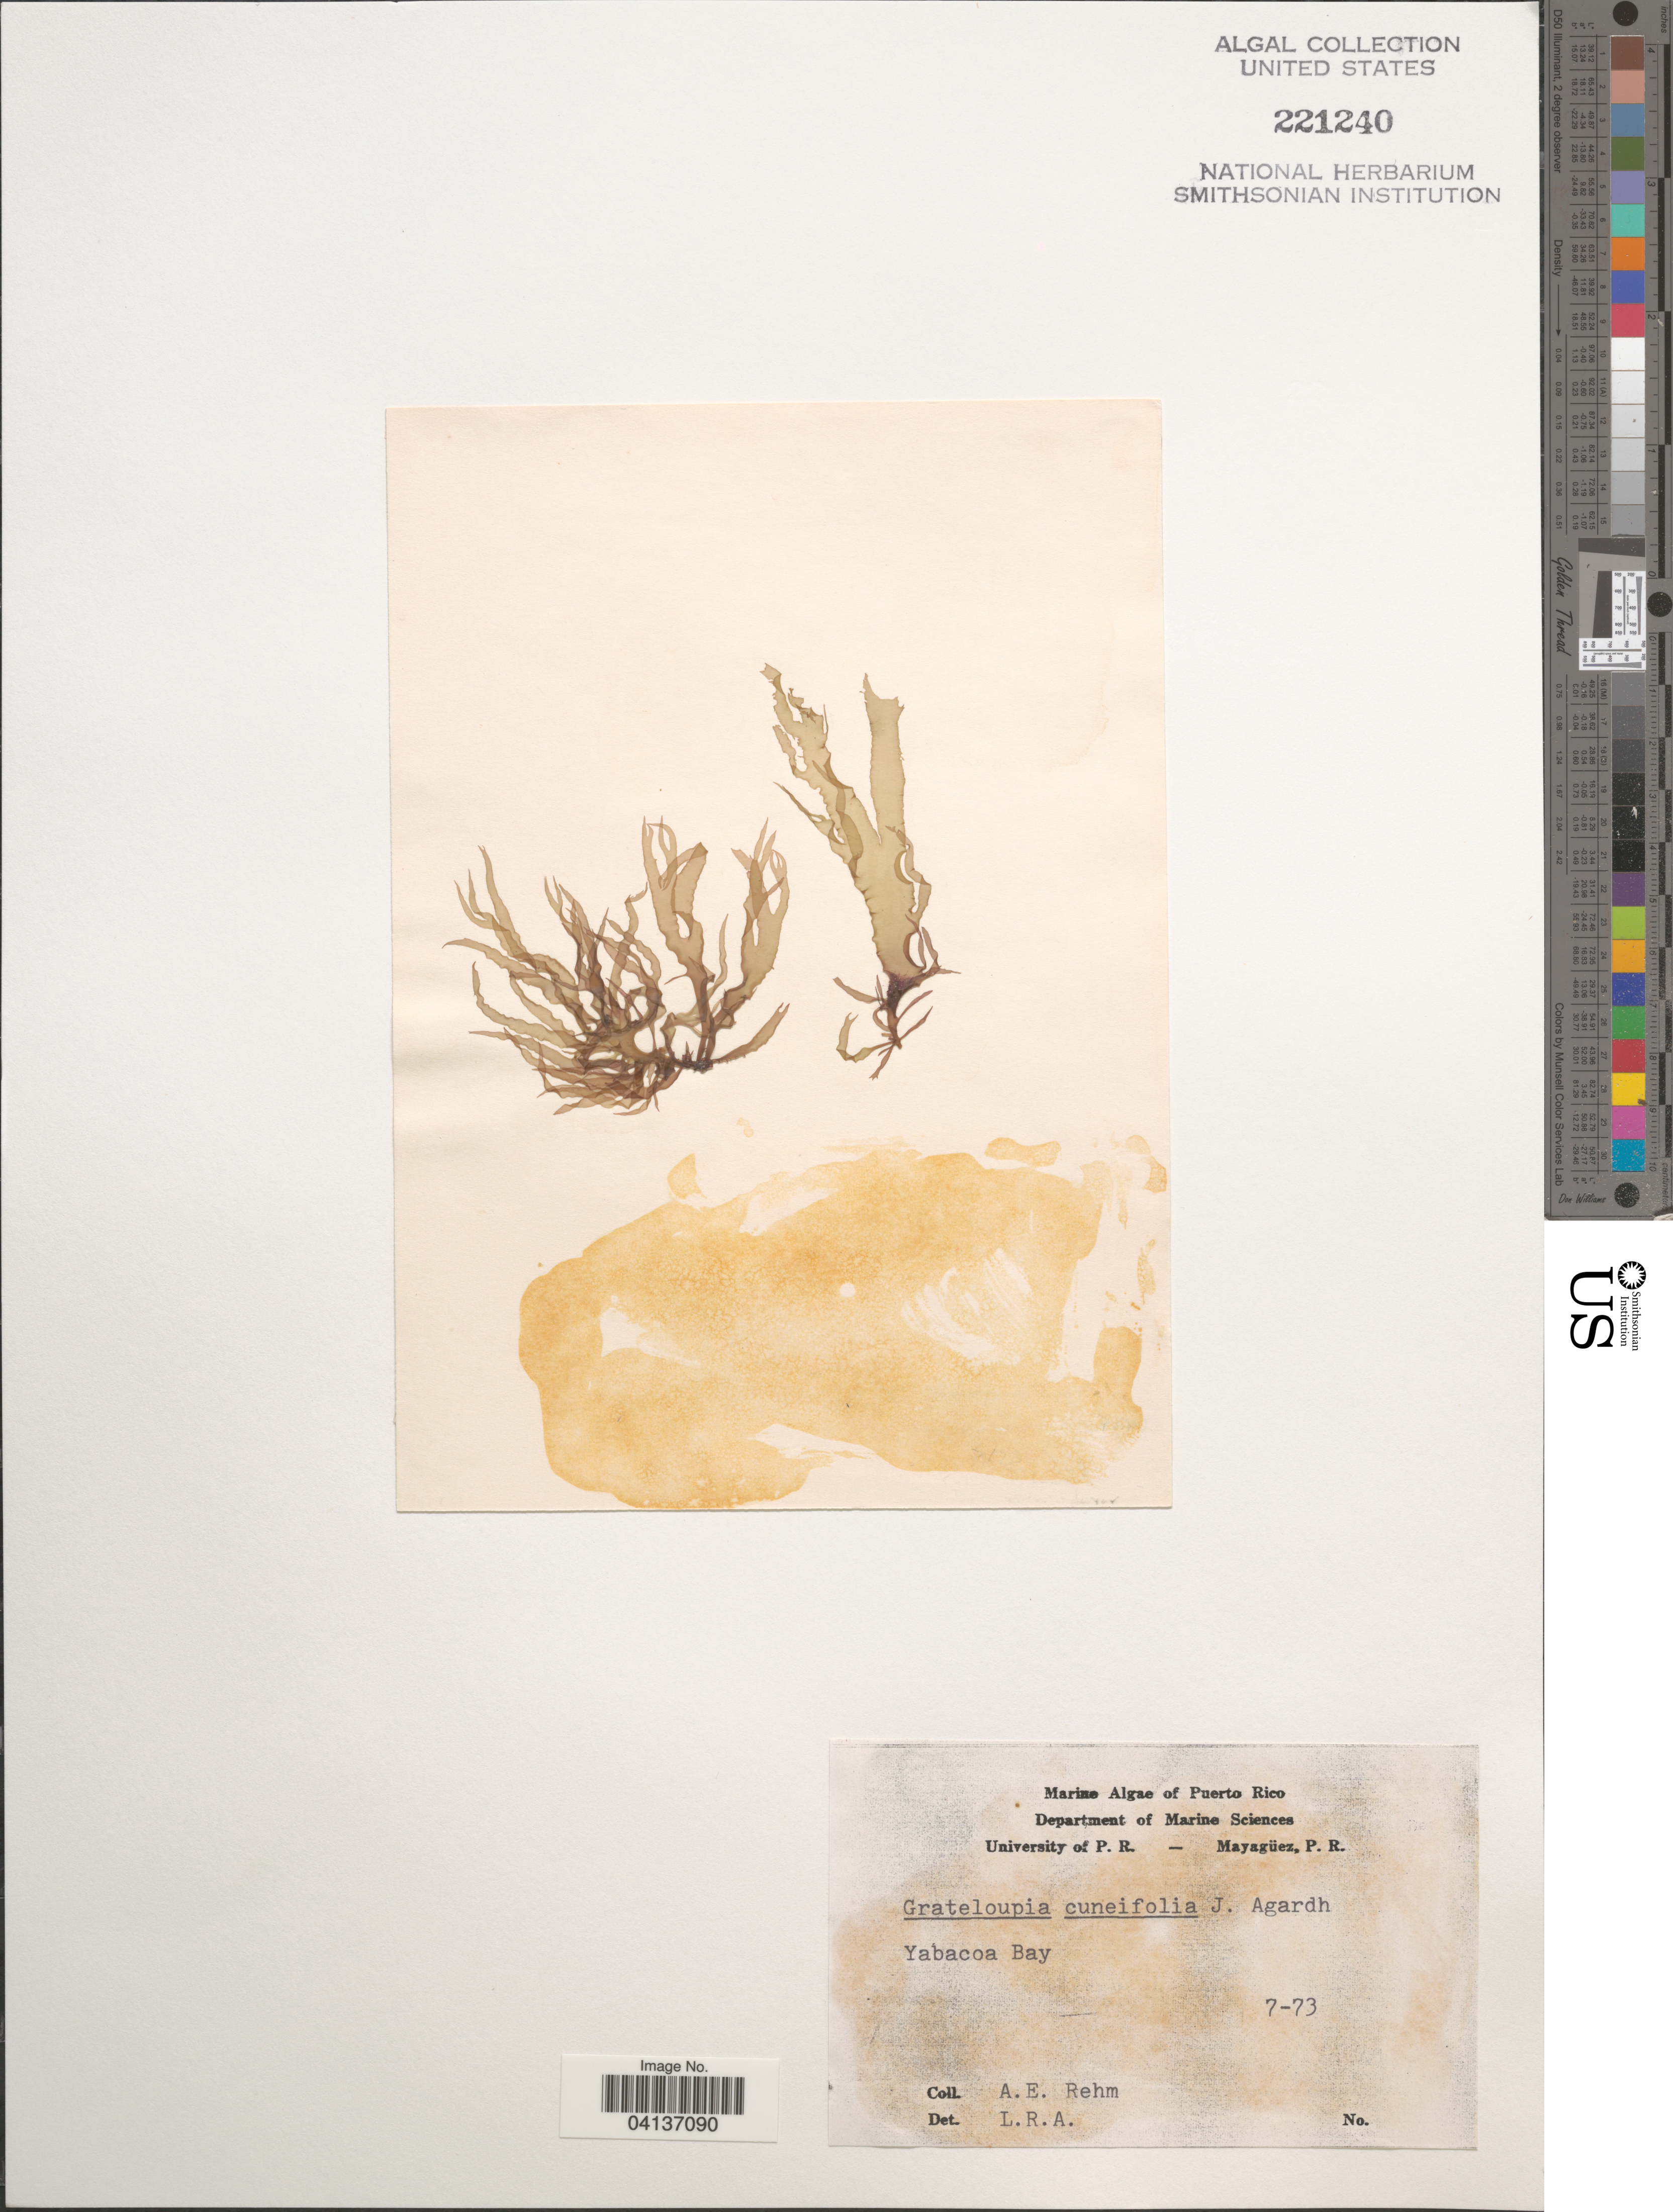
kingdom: Plantae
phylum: Rhodophyta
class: Florideophyceae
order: Halymeniales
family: Halymeniaceae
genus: Grateloupia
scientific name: Grateloupia cuneifolia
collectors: A. Rehm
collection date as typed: Transcribed d/m/y: /7/73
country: Puerto Rico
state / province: Yabucoa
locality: Yabacoa Bay.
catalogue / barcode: US 221240